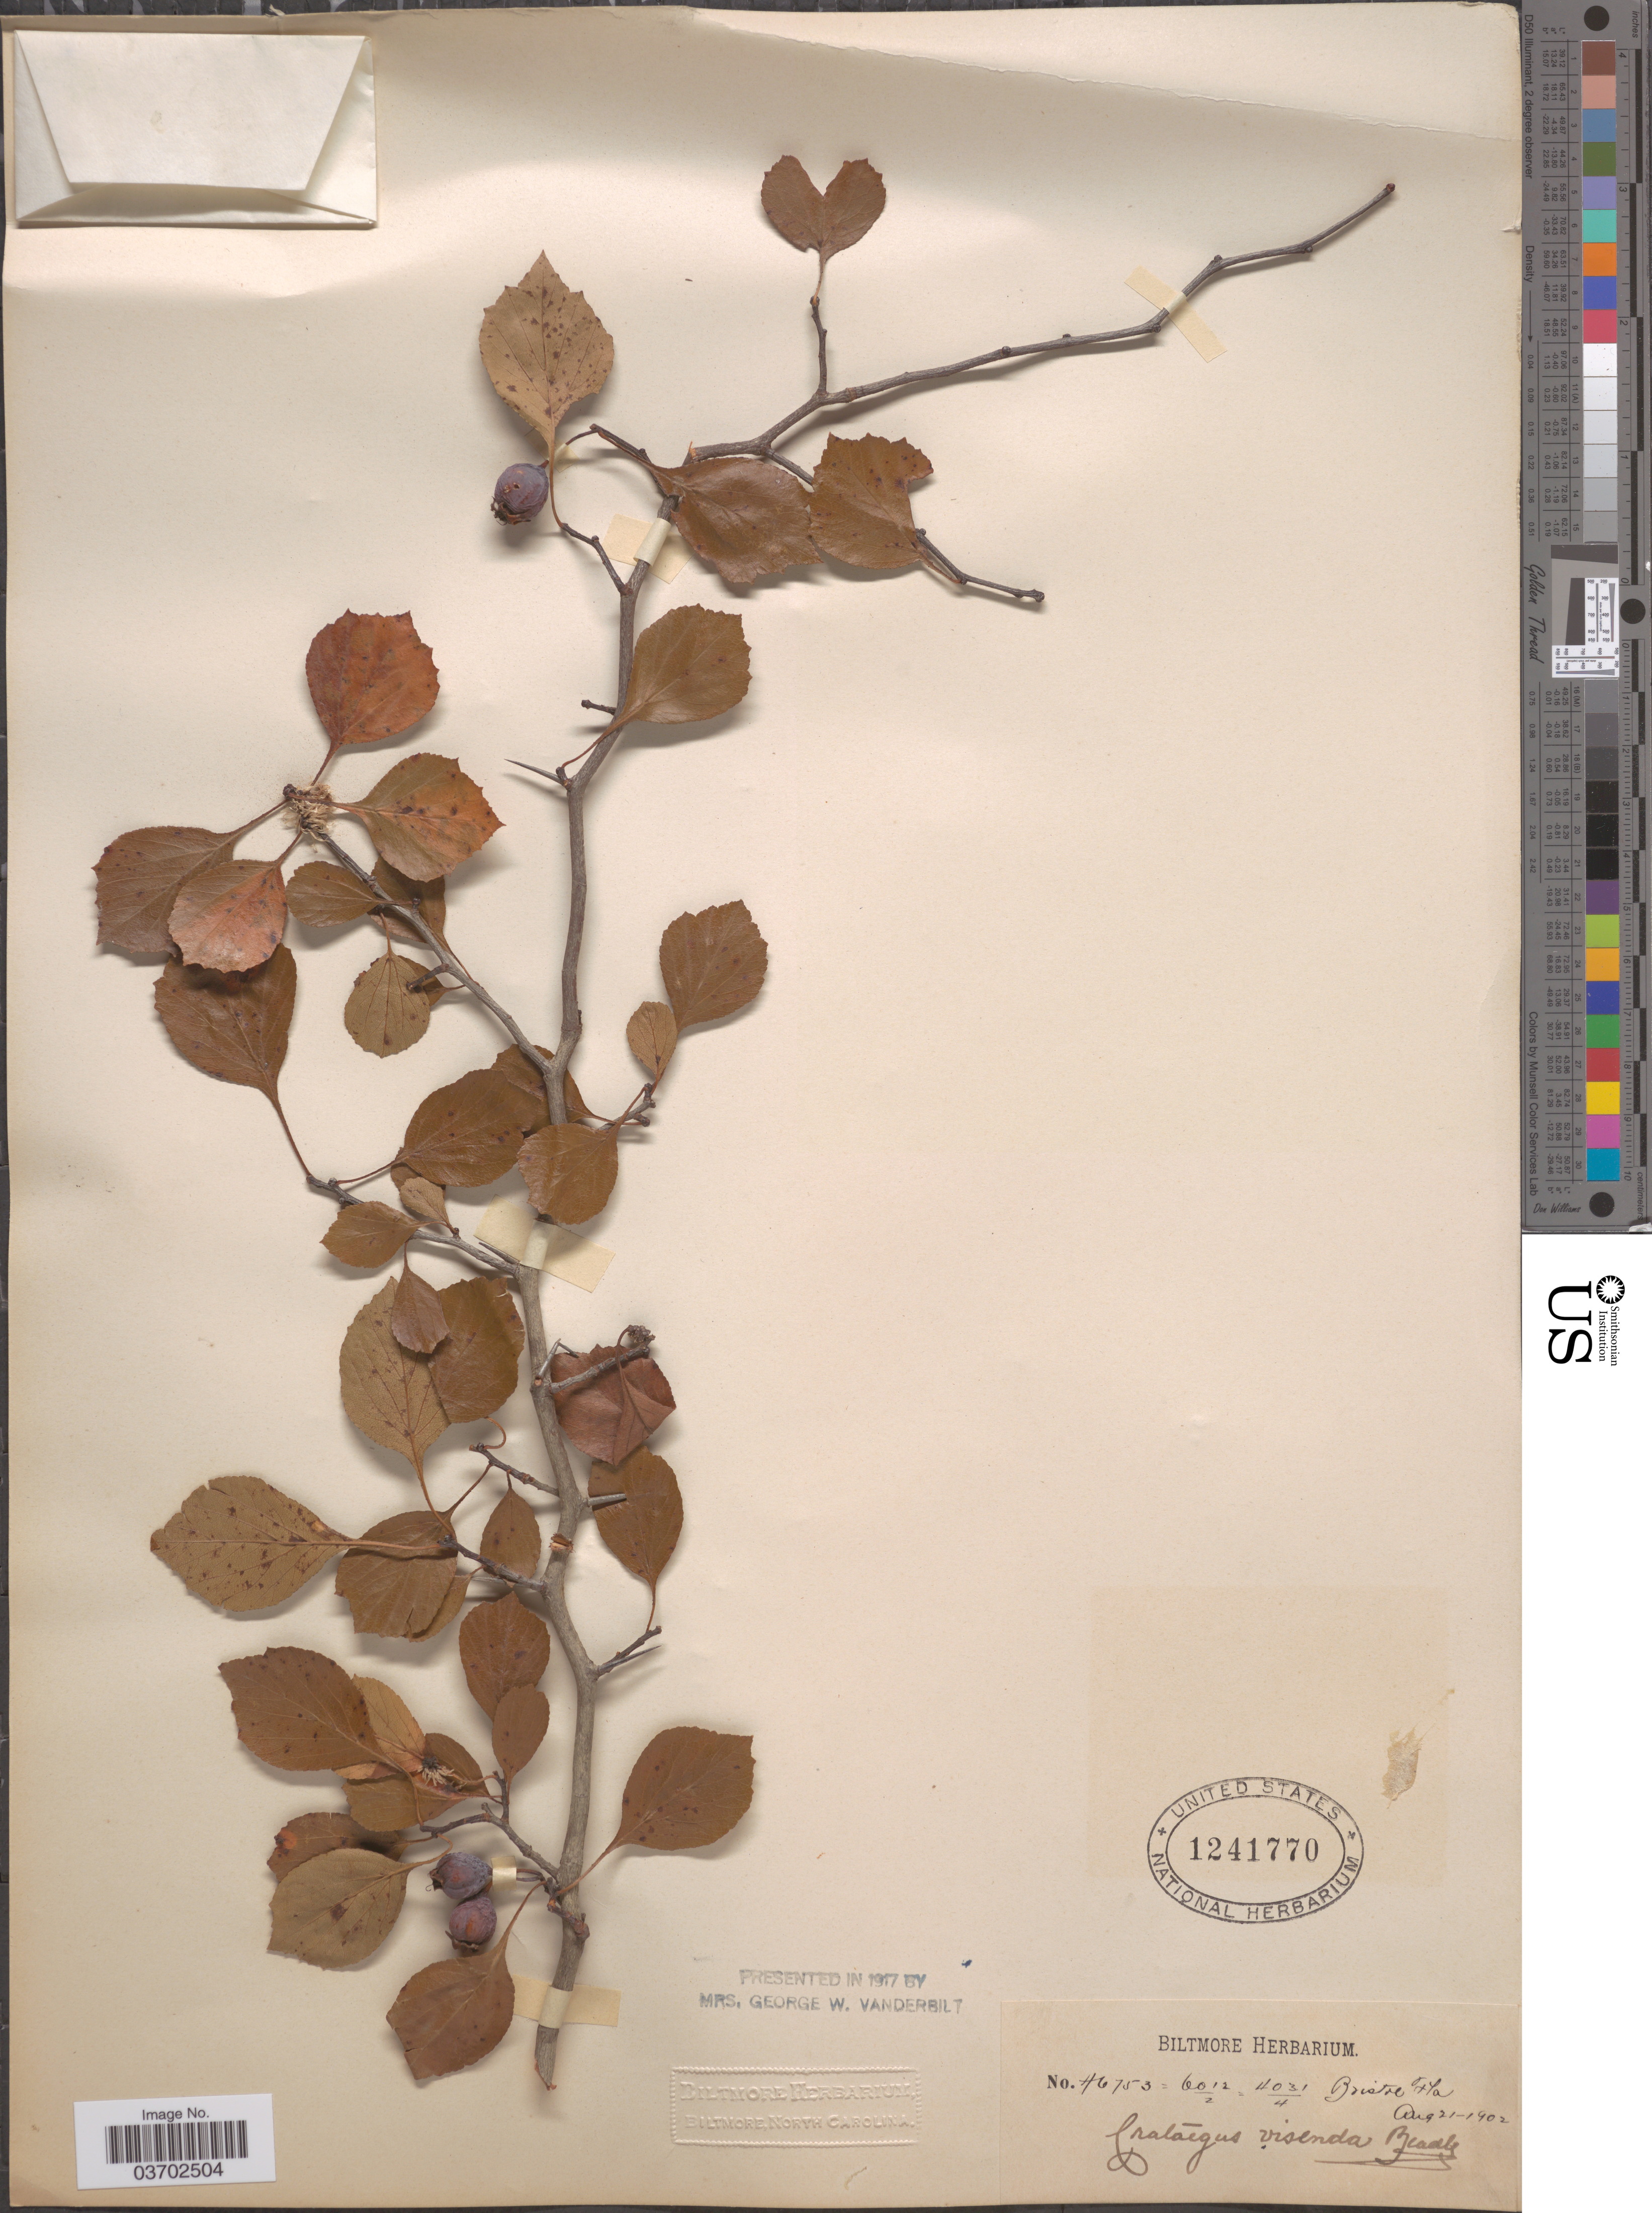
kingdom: Plantae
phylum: Tracheophyta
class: Magnoliopsida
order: Rosales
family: Rosaceae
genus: Crataegus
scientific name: Crataegus visenda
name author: Beadle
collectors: ex herb. Biltmore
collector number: H6753=6012/2=4031/4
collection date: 1902-08-21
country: United States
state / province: Florida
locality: Bristol.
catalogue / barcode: US 1241770